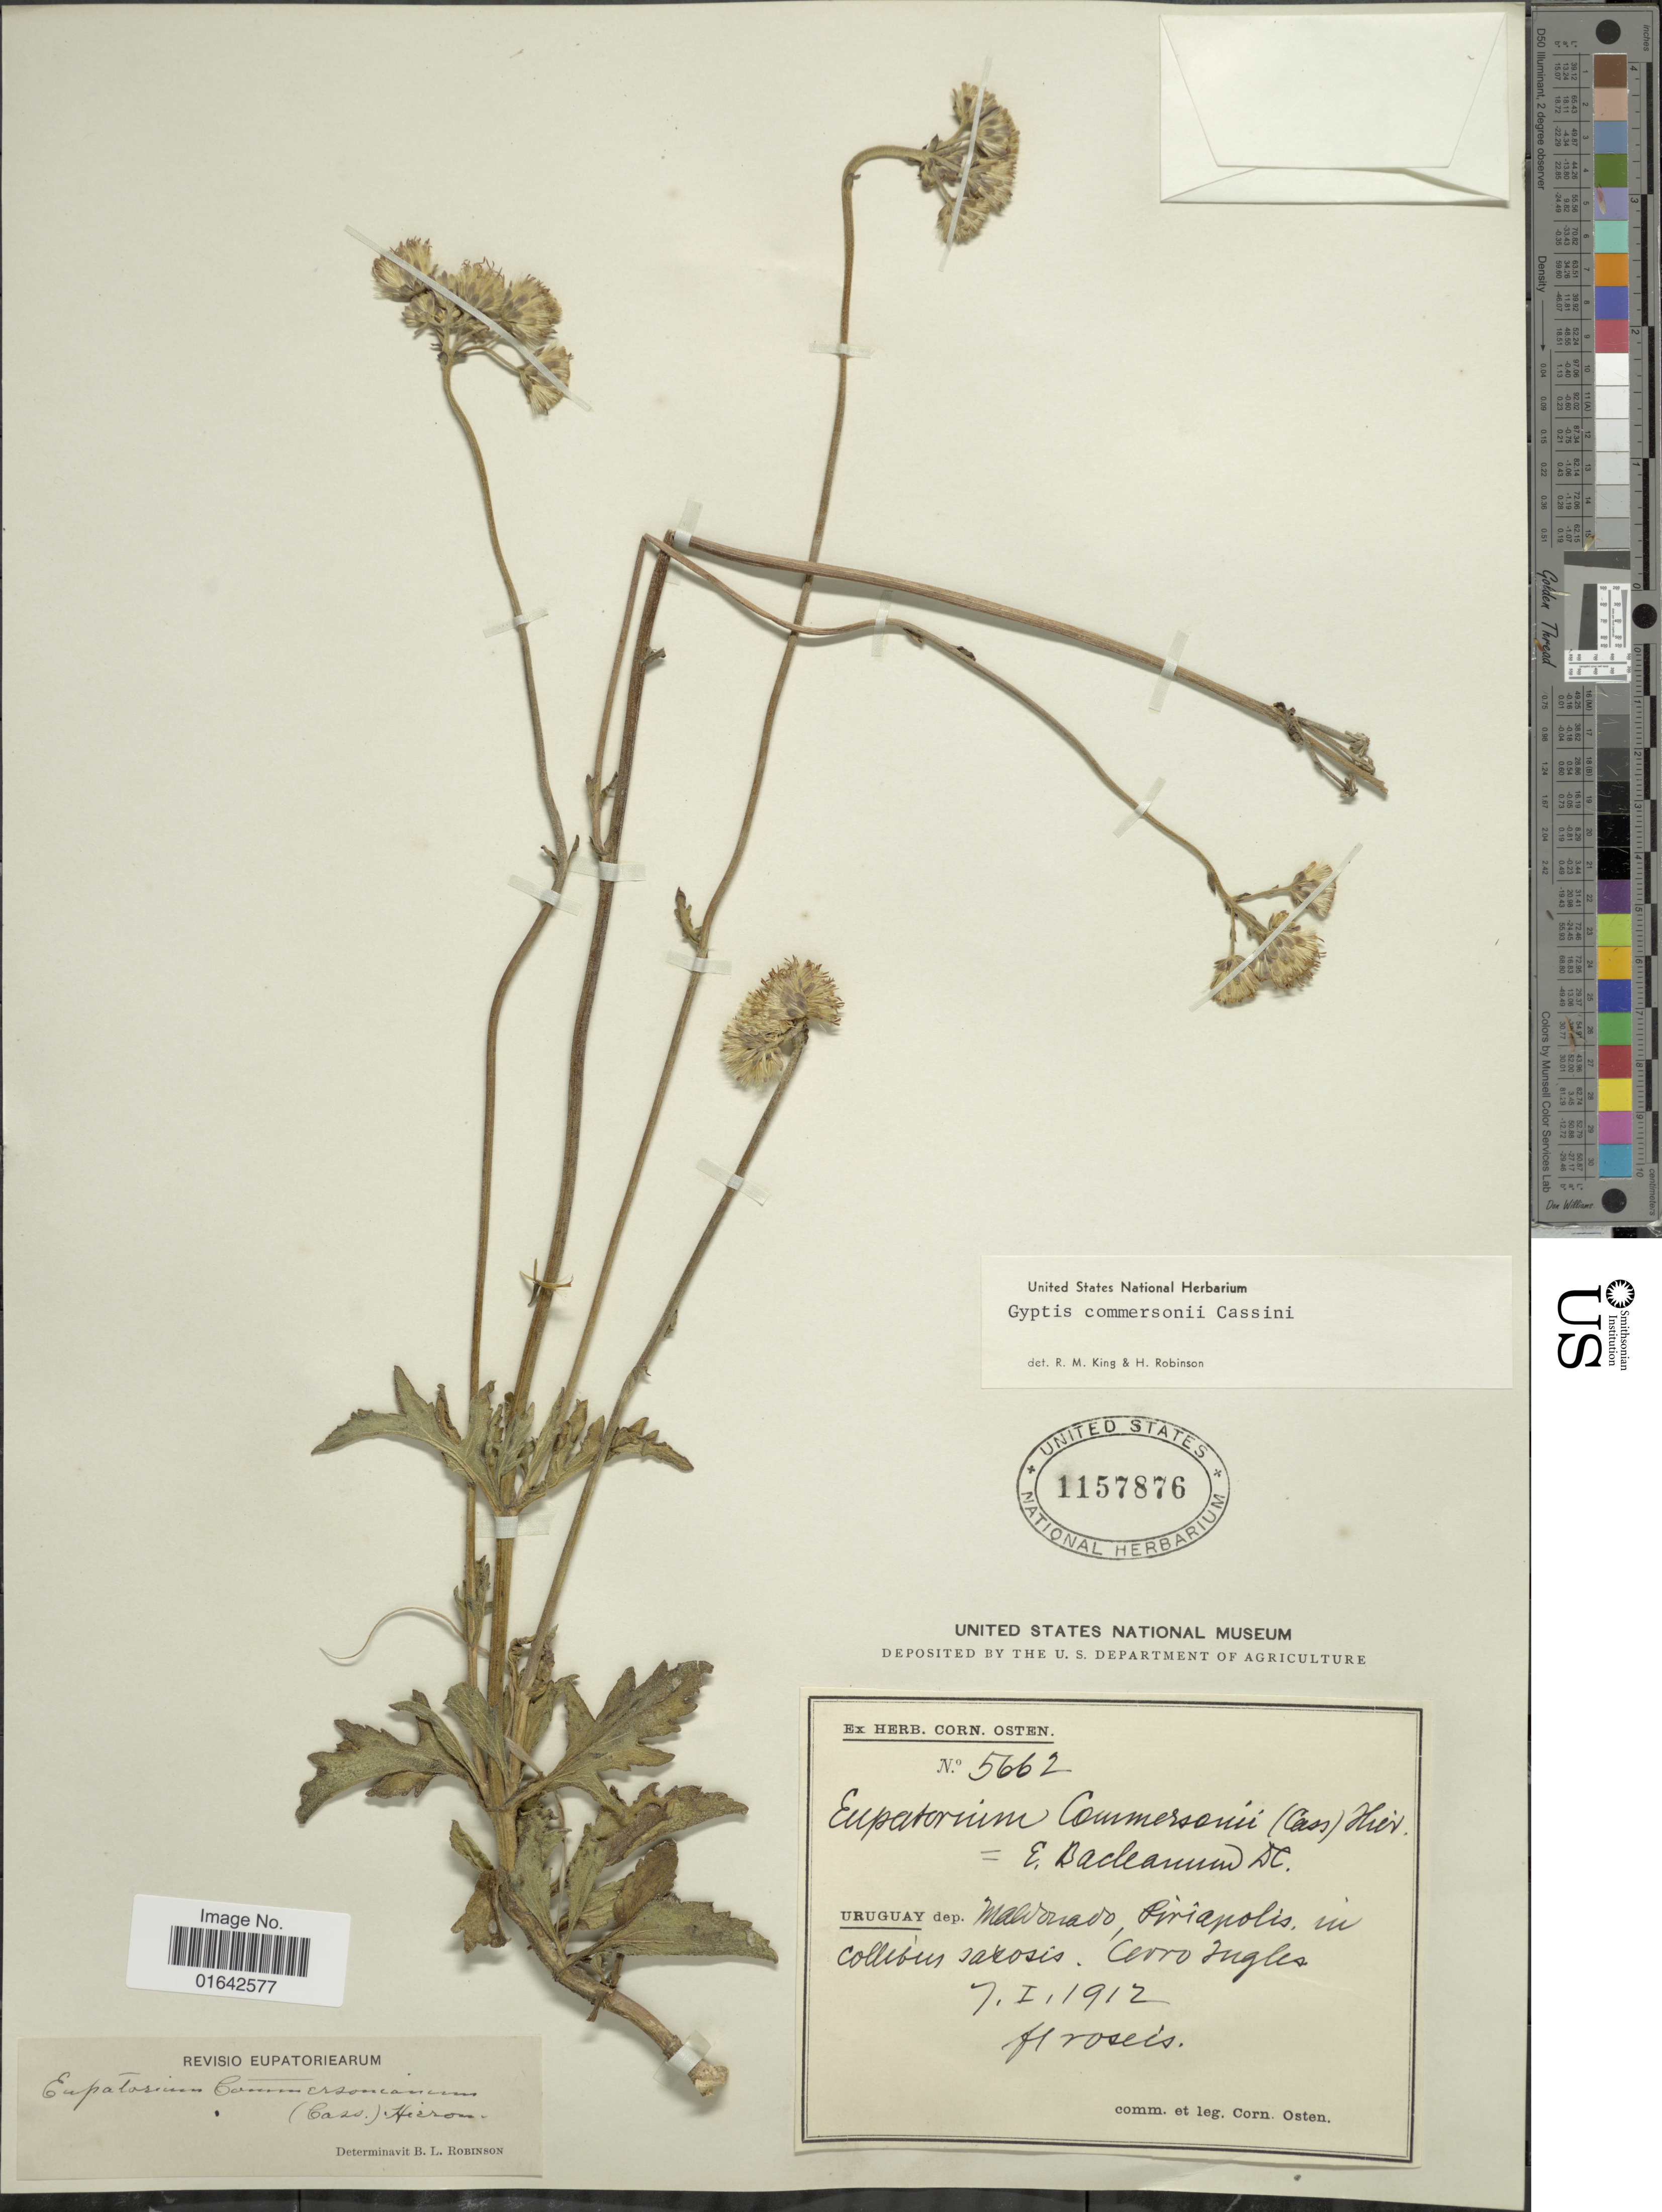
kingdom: Plantae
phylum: Tracheophyta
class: Magnoliopsida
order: Asterales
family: Asteraceae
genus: Gyptis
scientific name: Gyptis commersonii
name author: Cass.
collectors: C. Osten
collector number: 5662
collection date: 1912-01-07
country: Uruguay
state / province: Maldonado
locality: Dep. Maldonado, Piriapolis, Cerro Ingles.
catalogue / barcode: US 1157876